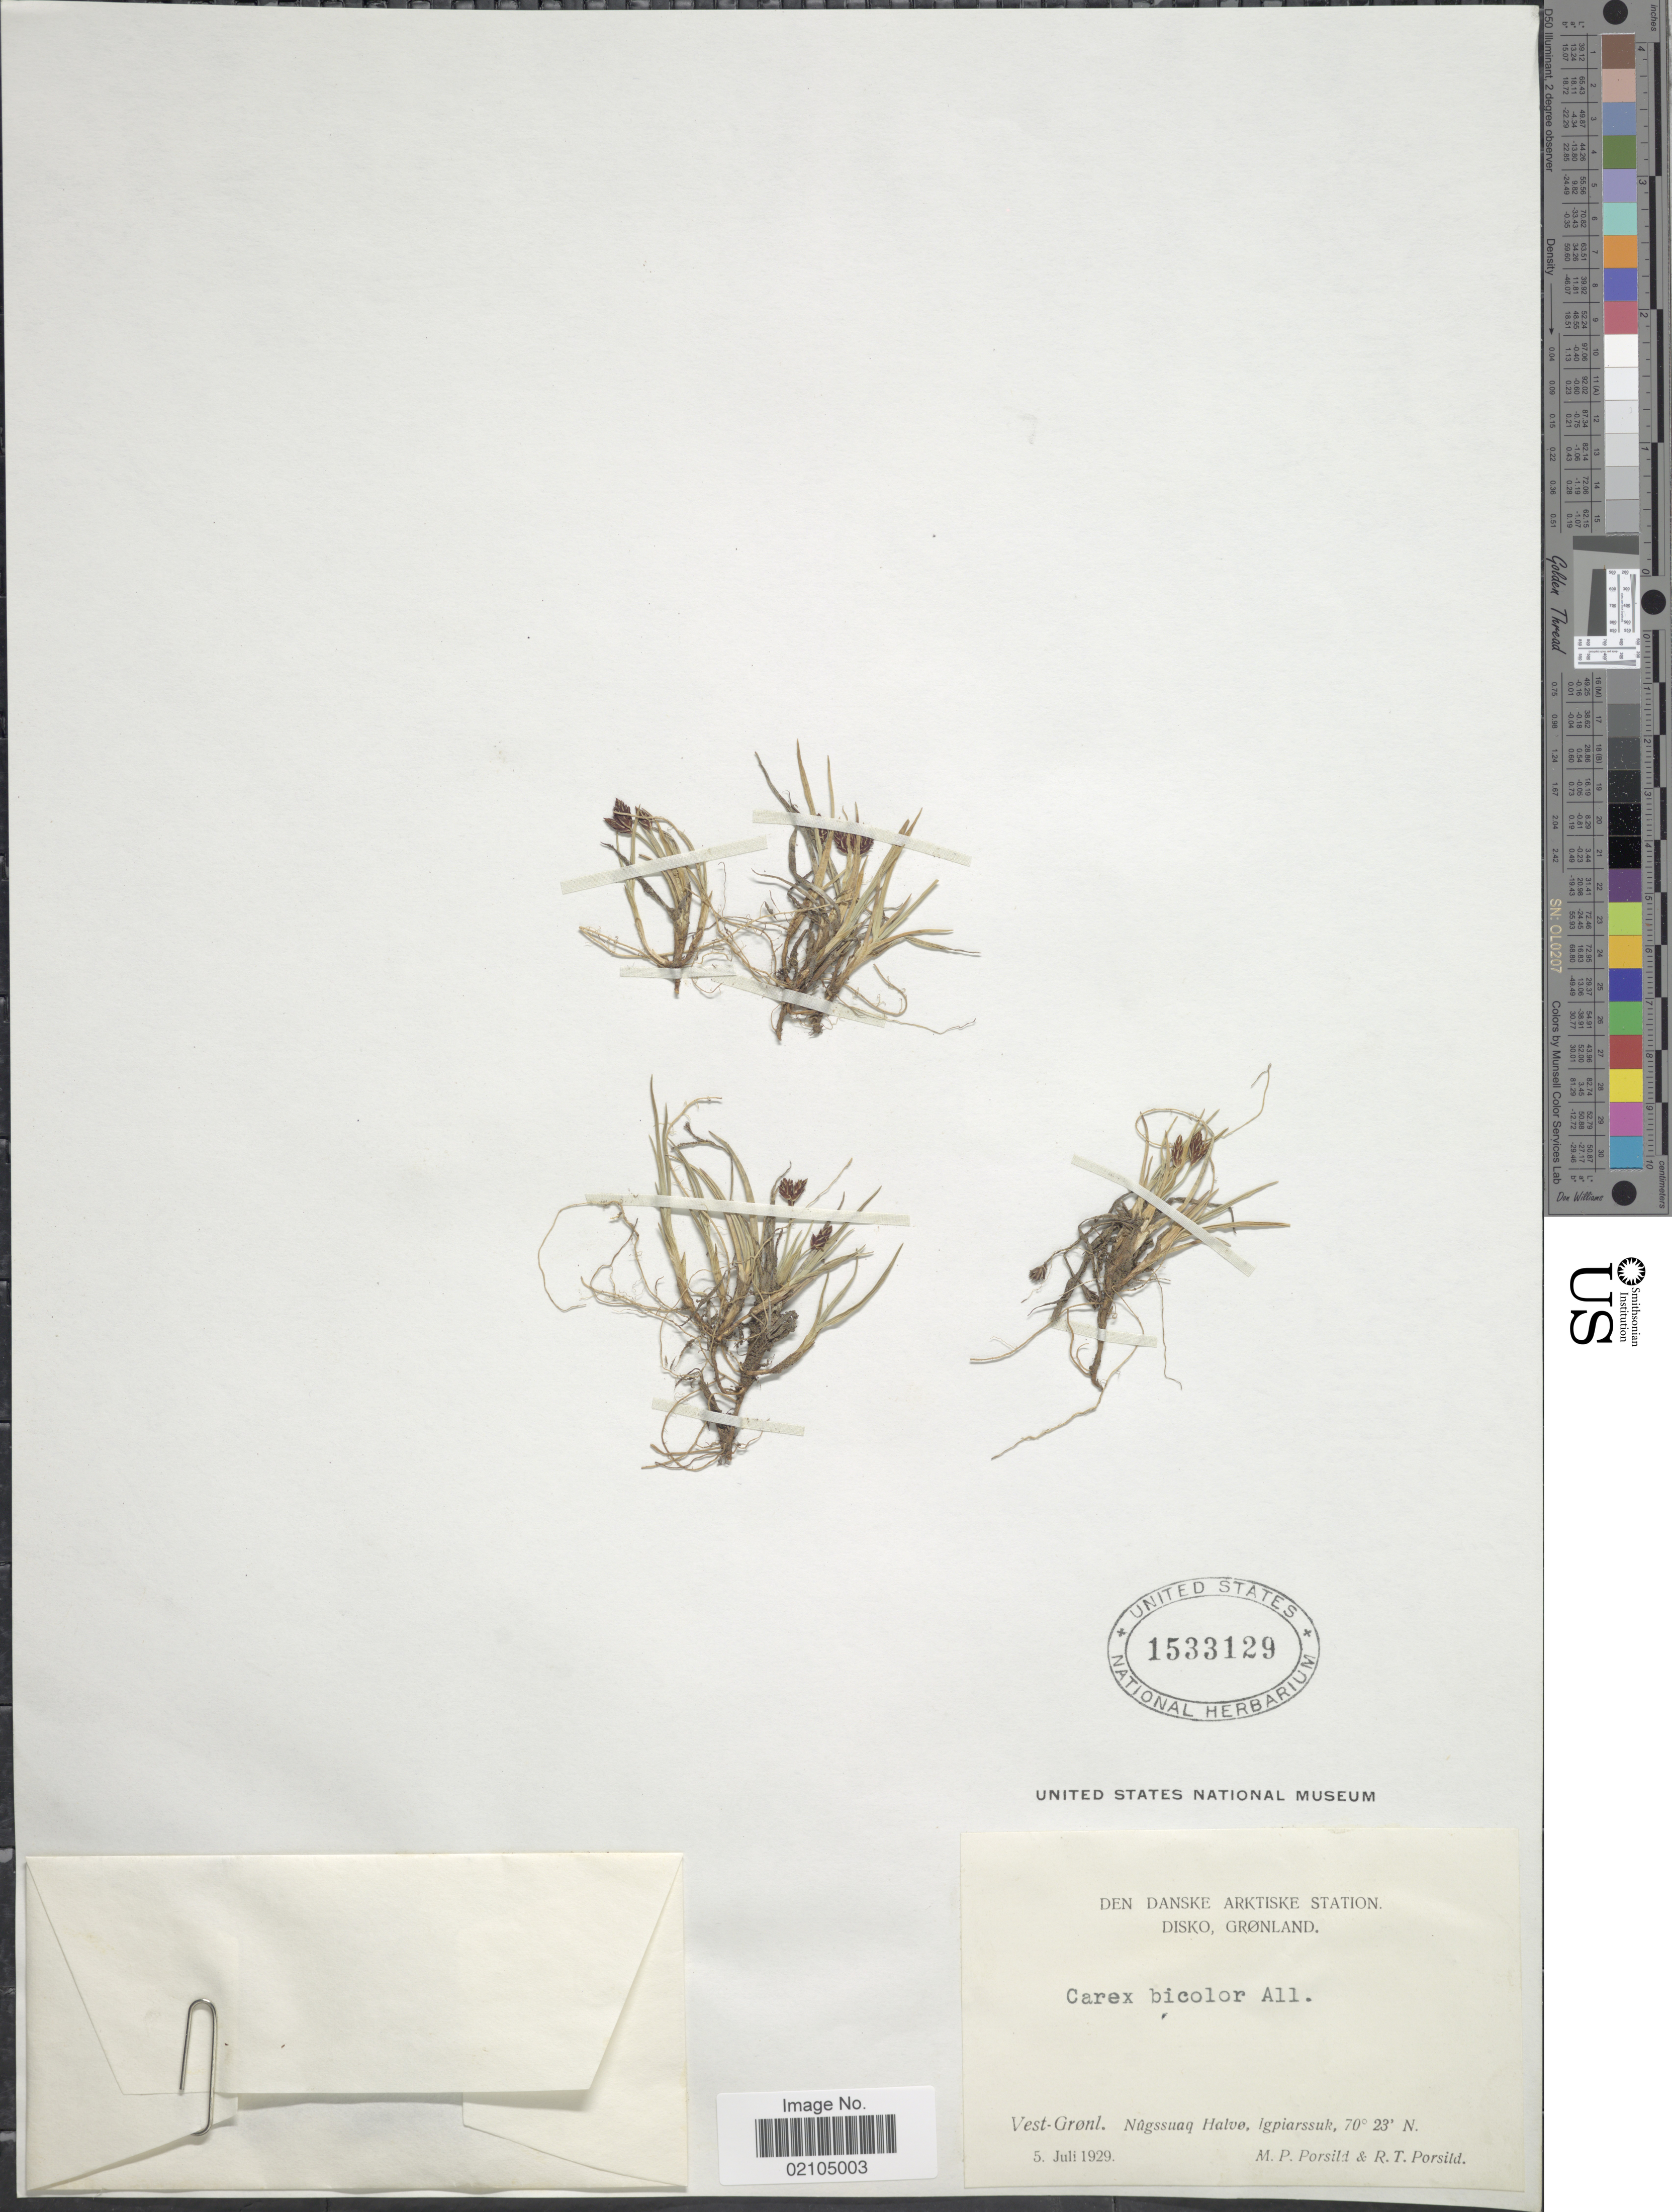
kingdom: Plantae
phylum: Tracheophyta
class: Liliopsida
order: Poales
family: Cyperaceae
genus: Carex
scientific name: Carex bicolor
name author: Bellardi ex All.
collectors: M. P. Porsild & R. T. Porsild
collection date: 1929-07-05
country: Greenland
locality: Den Danske Arktiske Station. Disko, Gronland. Vest-Gronl. Nugssuaq Halvo, igpiarssuk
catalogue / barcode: US 1533129